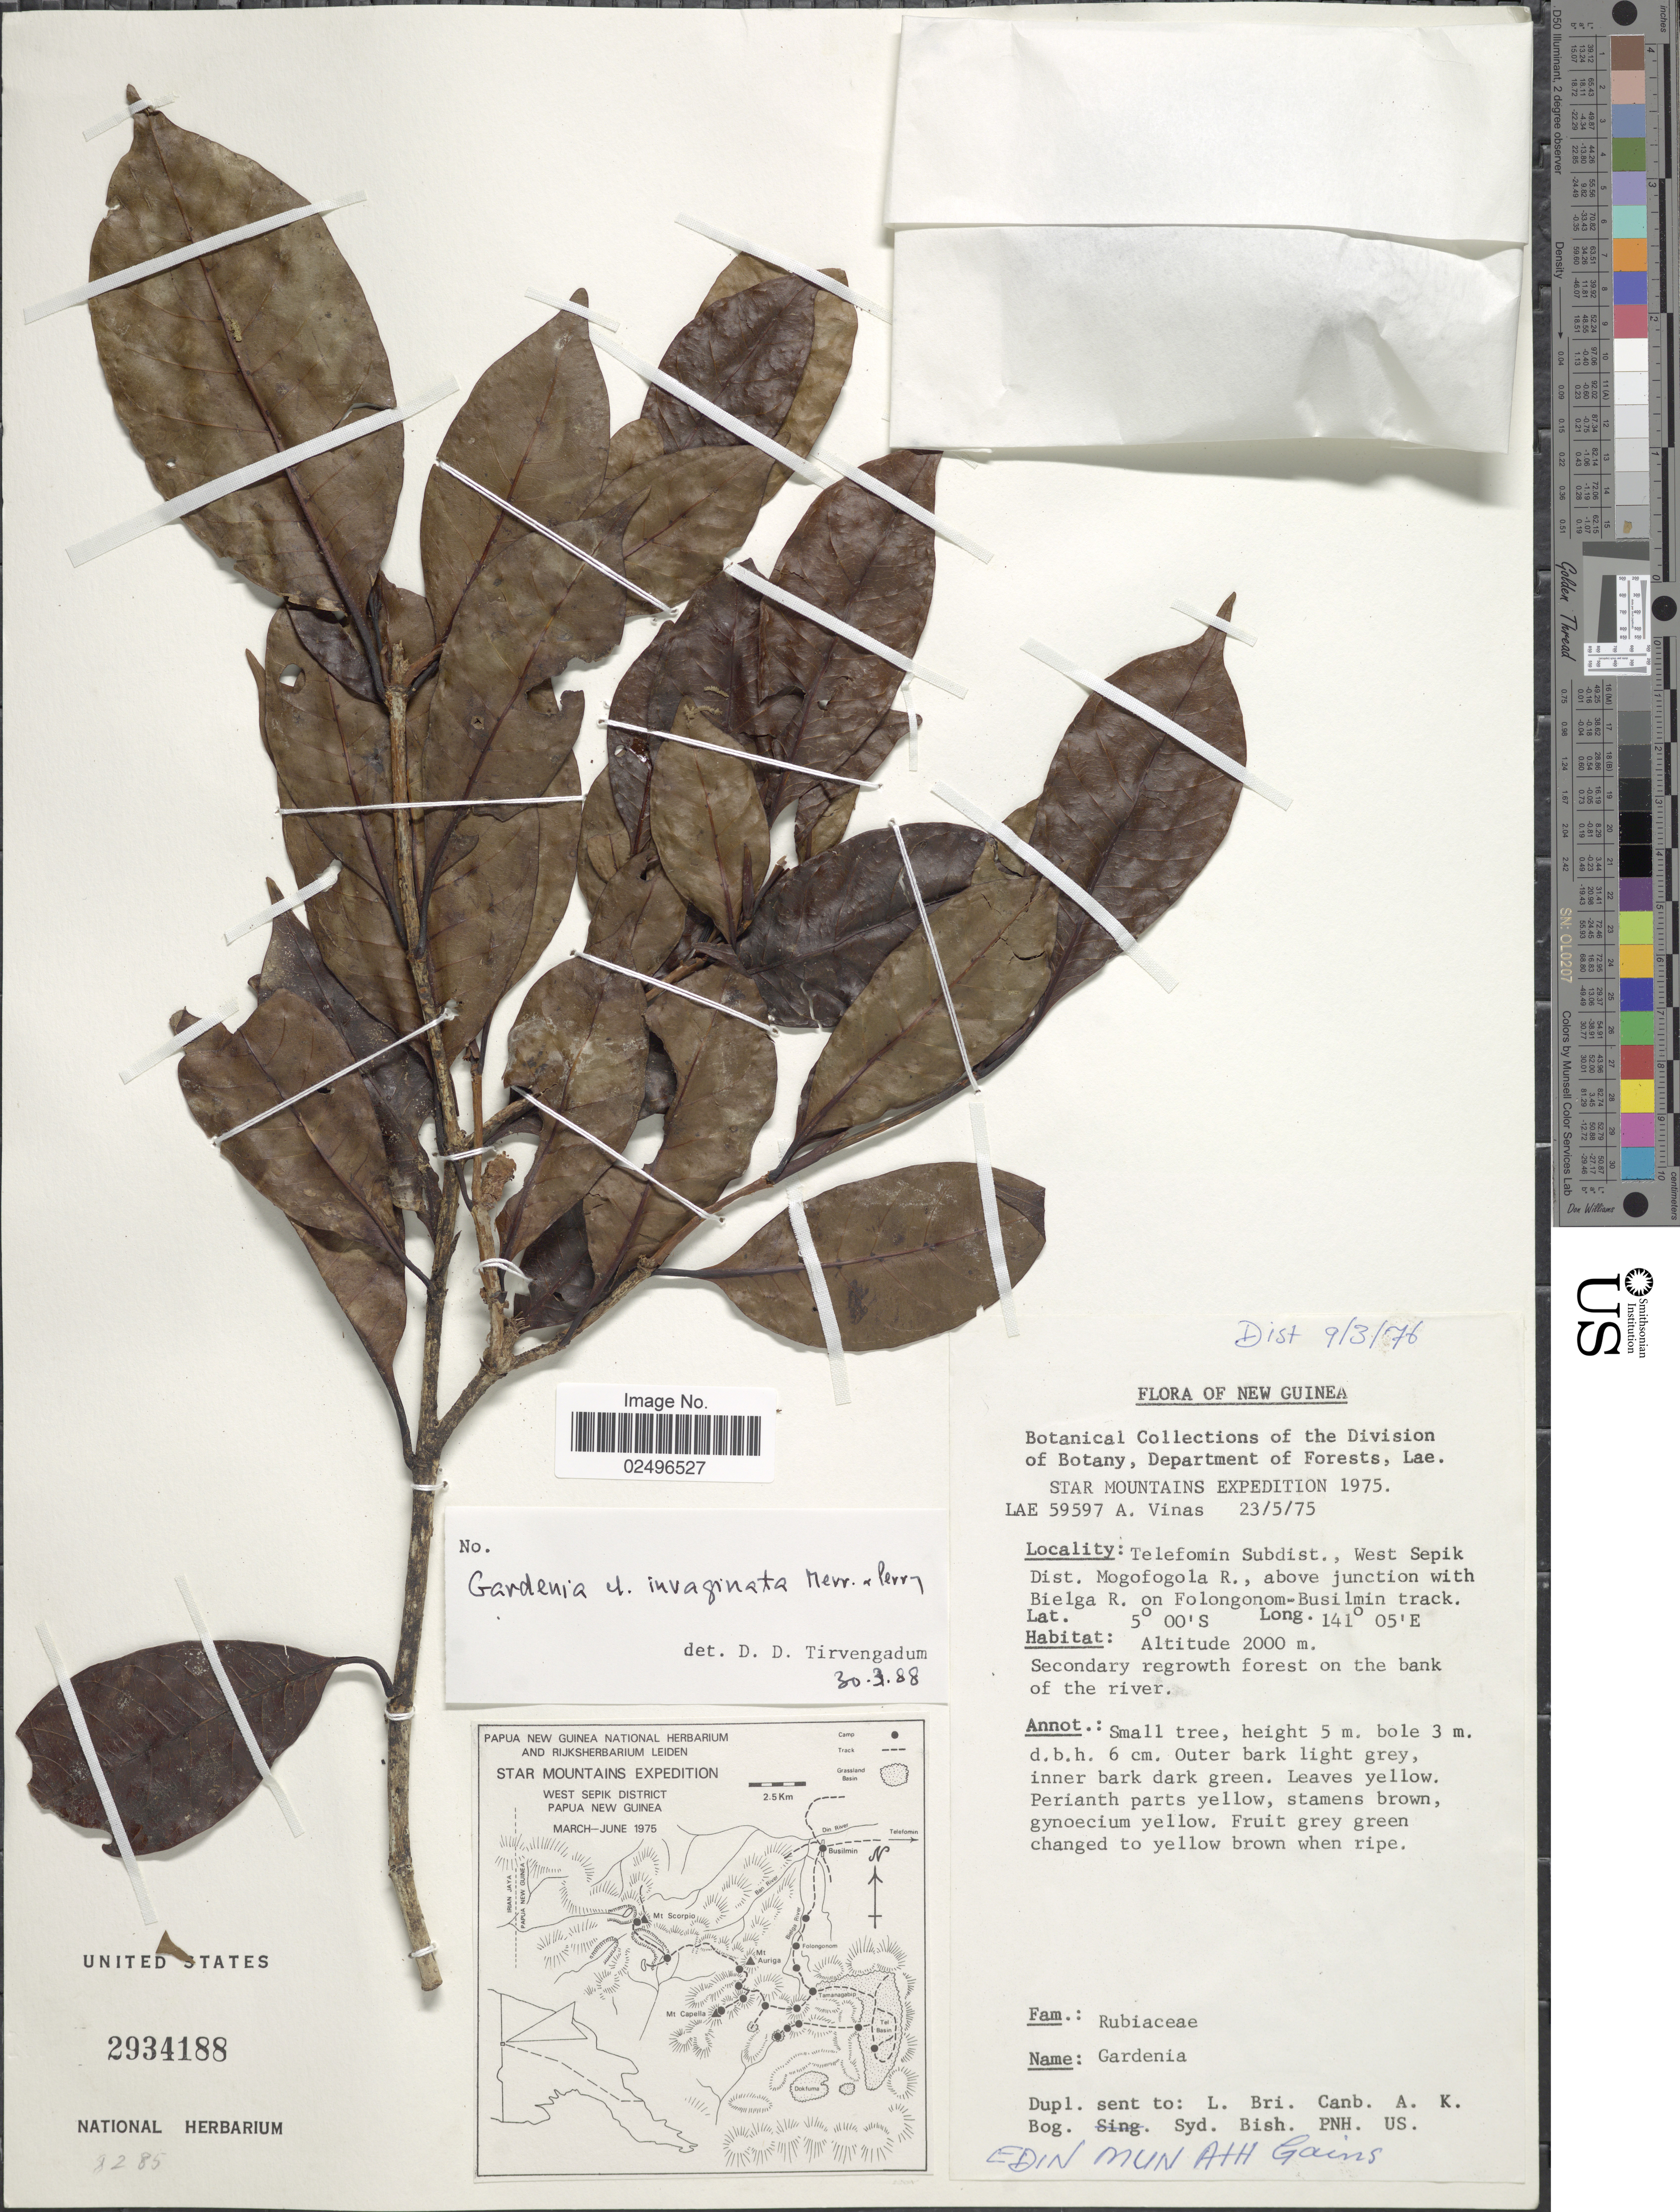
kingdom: Plantae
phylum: Tracheophyta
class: Magnoliopsida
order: Gentianales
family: Rubiaceae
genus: Gardenia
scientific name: Gardenia invaginata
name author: Merr. & L.M. Perry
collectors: A. Vinas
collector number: LAE 59597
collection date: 1975-05-23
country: Papua New Guinea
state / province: Sandaun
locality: New Guinea, Telefomin Subdist., West Sepik Dist., Mogofogola R., above junction with Bielga R. on Folongonom-Busilmin track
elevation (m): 2000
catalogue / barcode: US 2934188